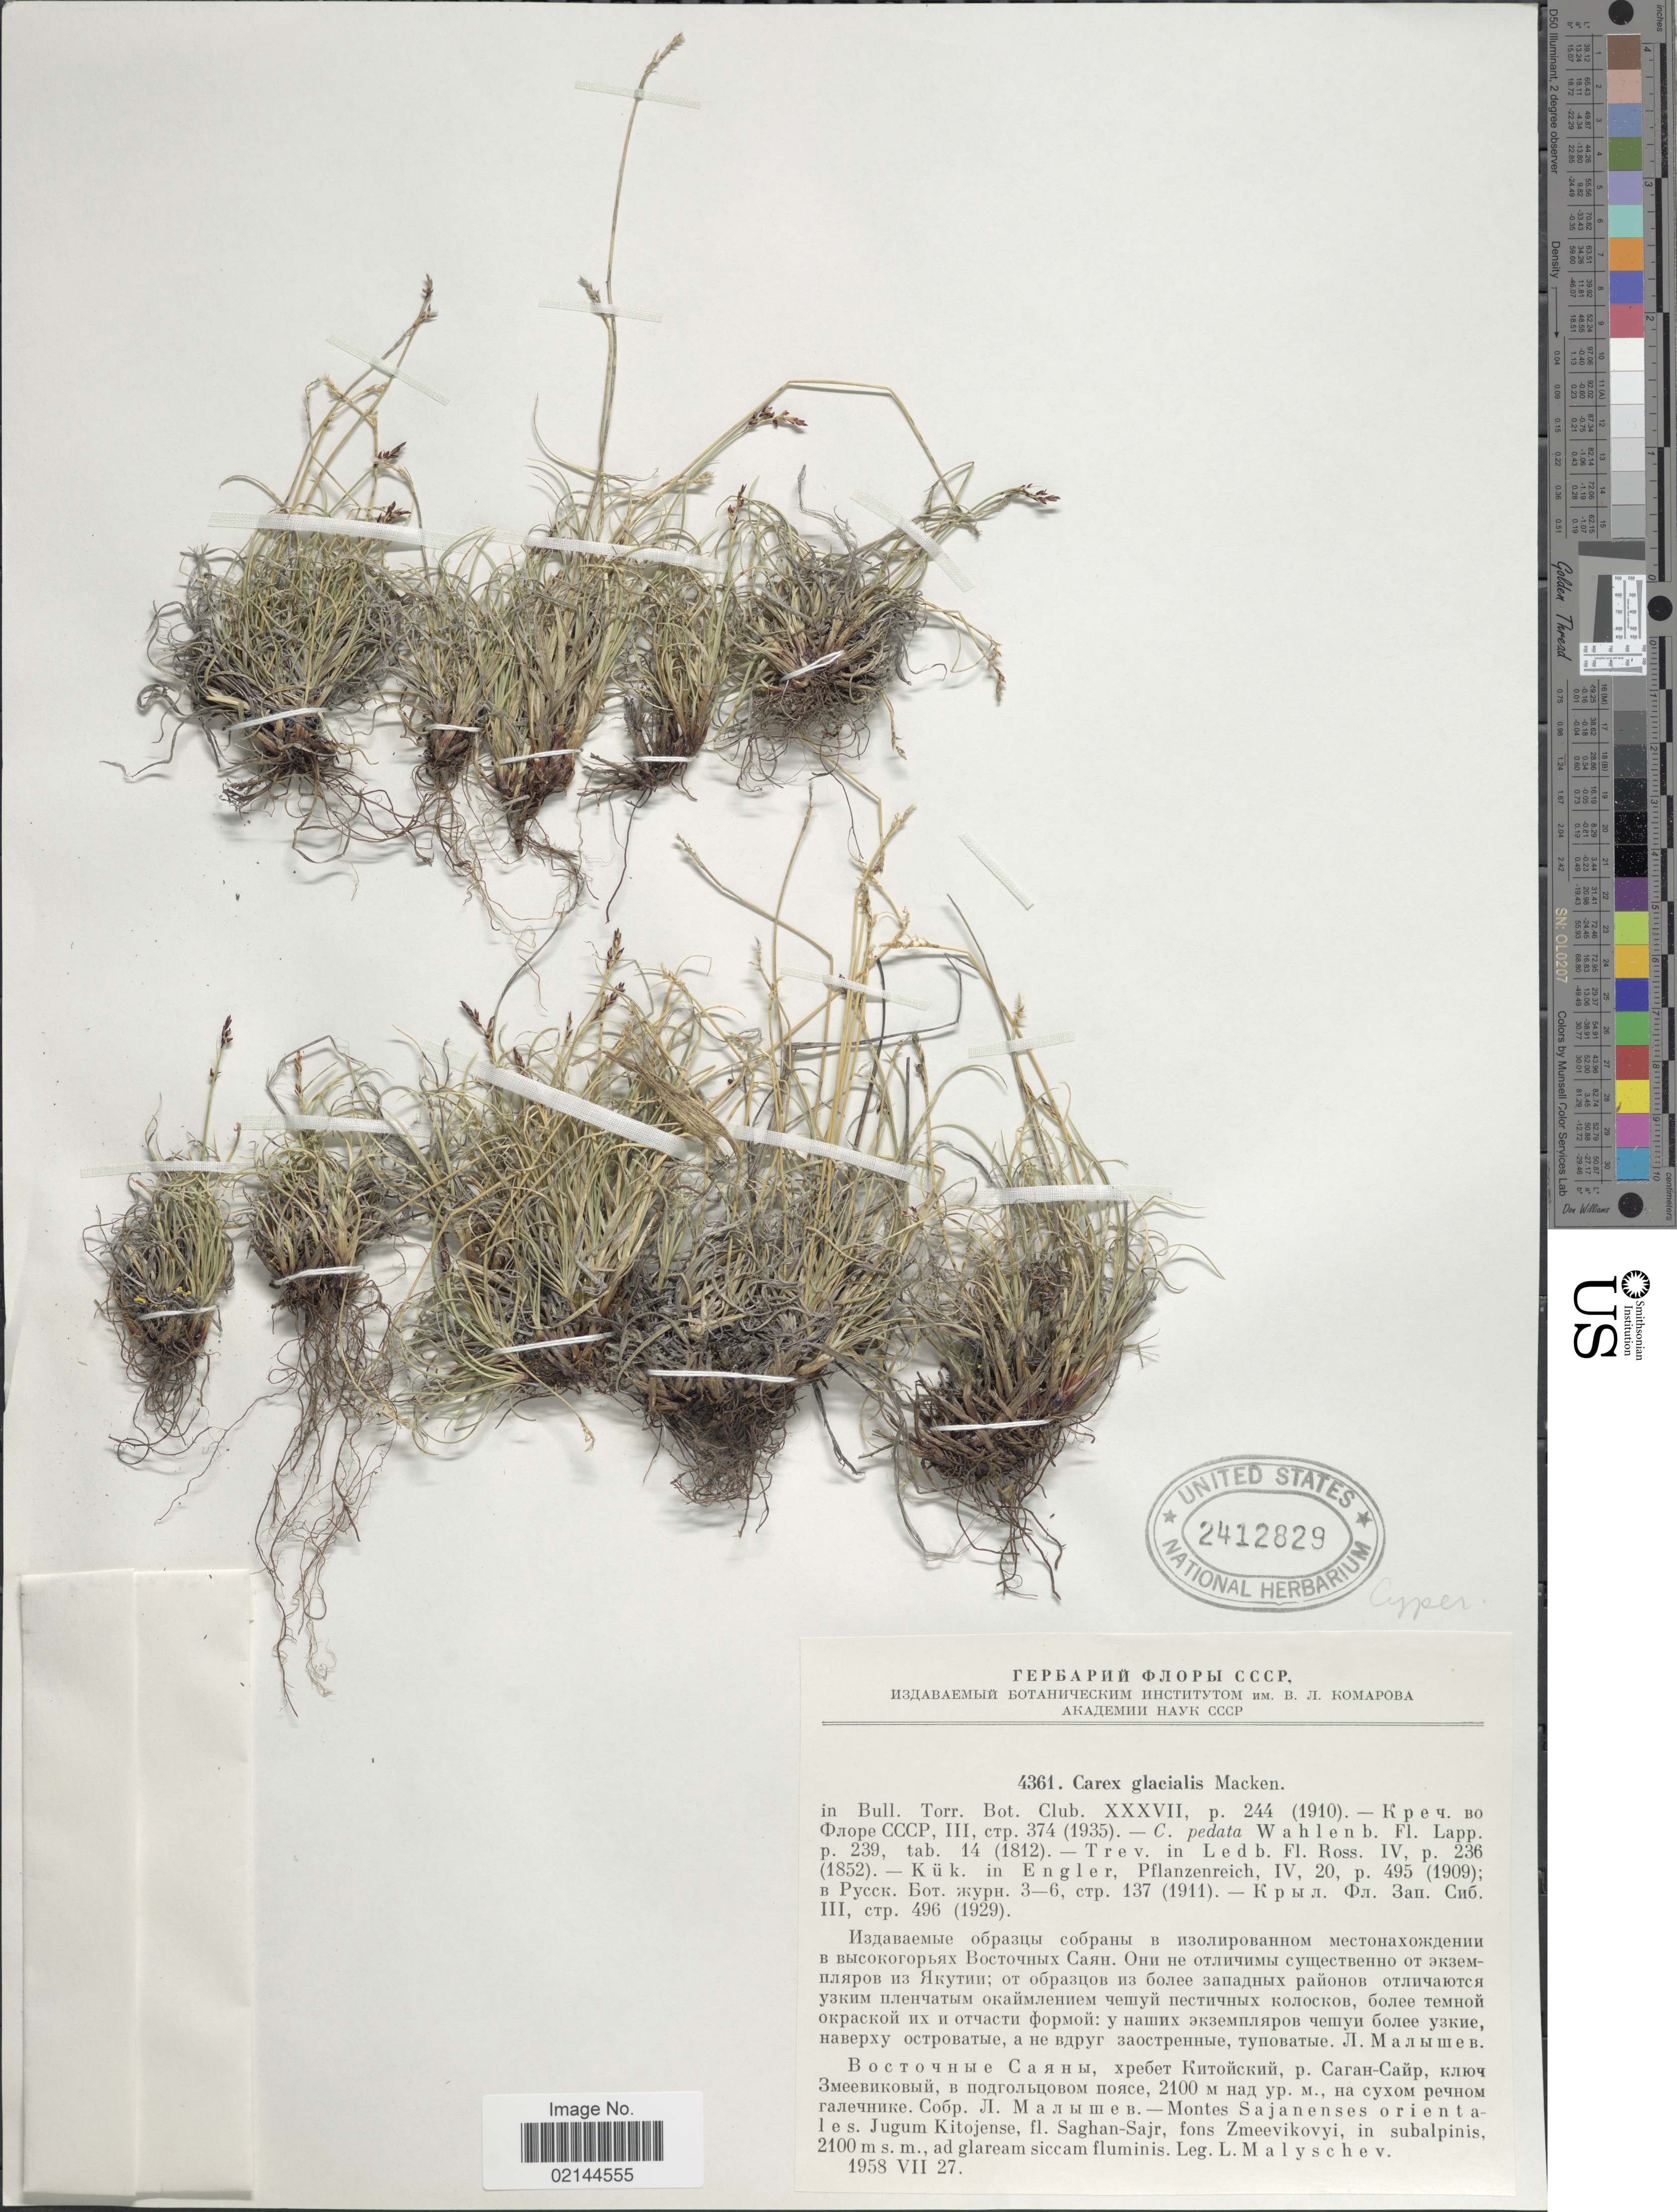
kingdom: Plantae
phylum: Tracheophyta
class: Liliopsida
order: Poales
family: Cyperaceae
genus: Carex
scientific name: Carex glacialis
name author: Mack.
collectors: L. Malyschev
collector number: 4361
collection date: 1958-07-27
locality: Montes Sajanenses orientales. Jugum Kitojense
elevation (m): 2100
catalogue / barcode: US 2412829